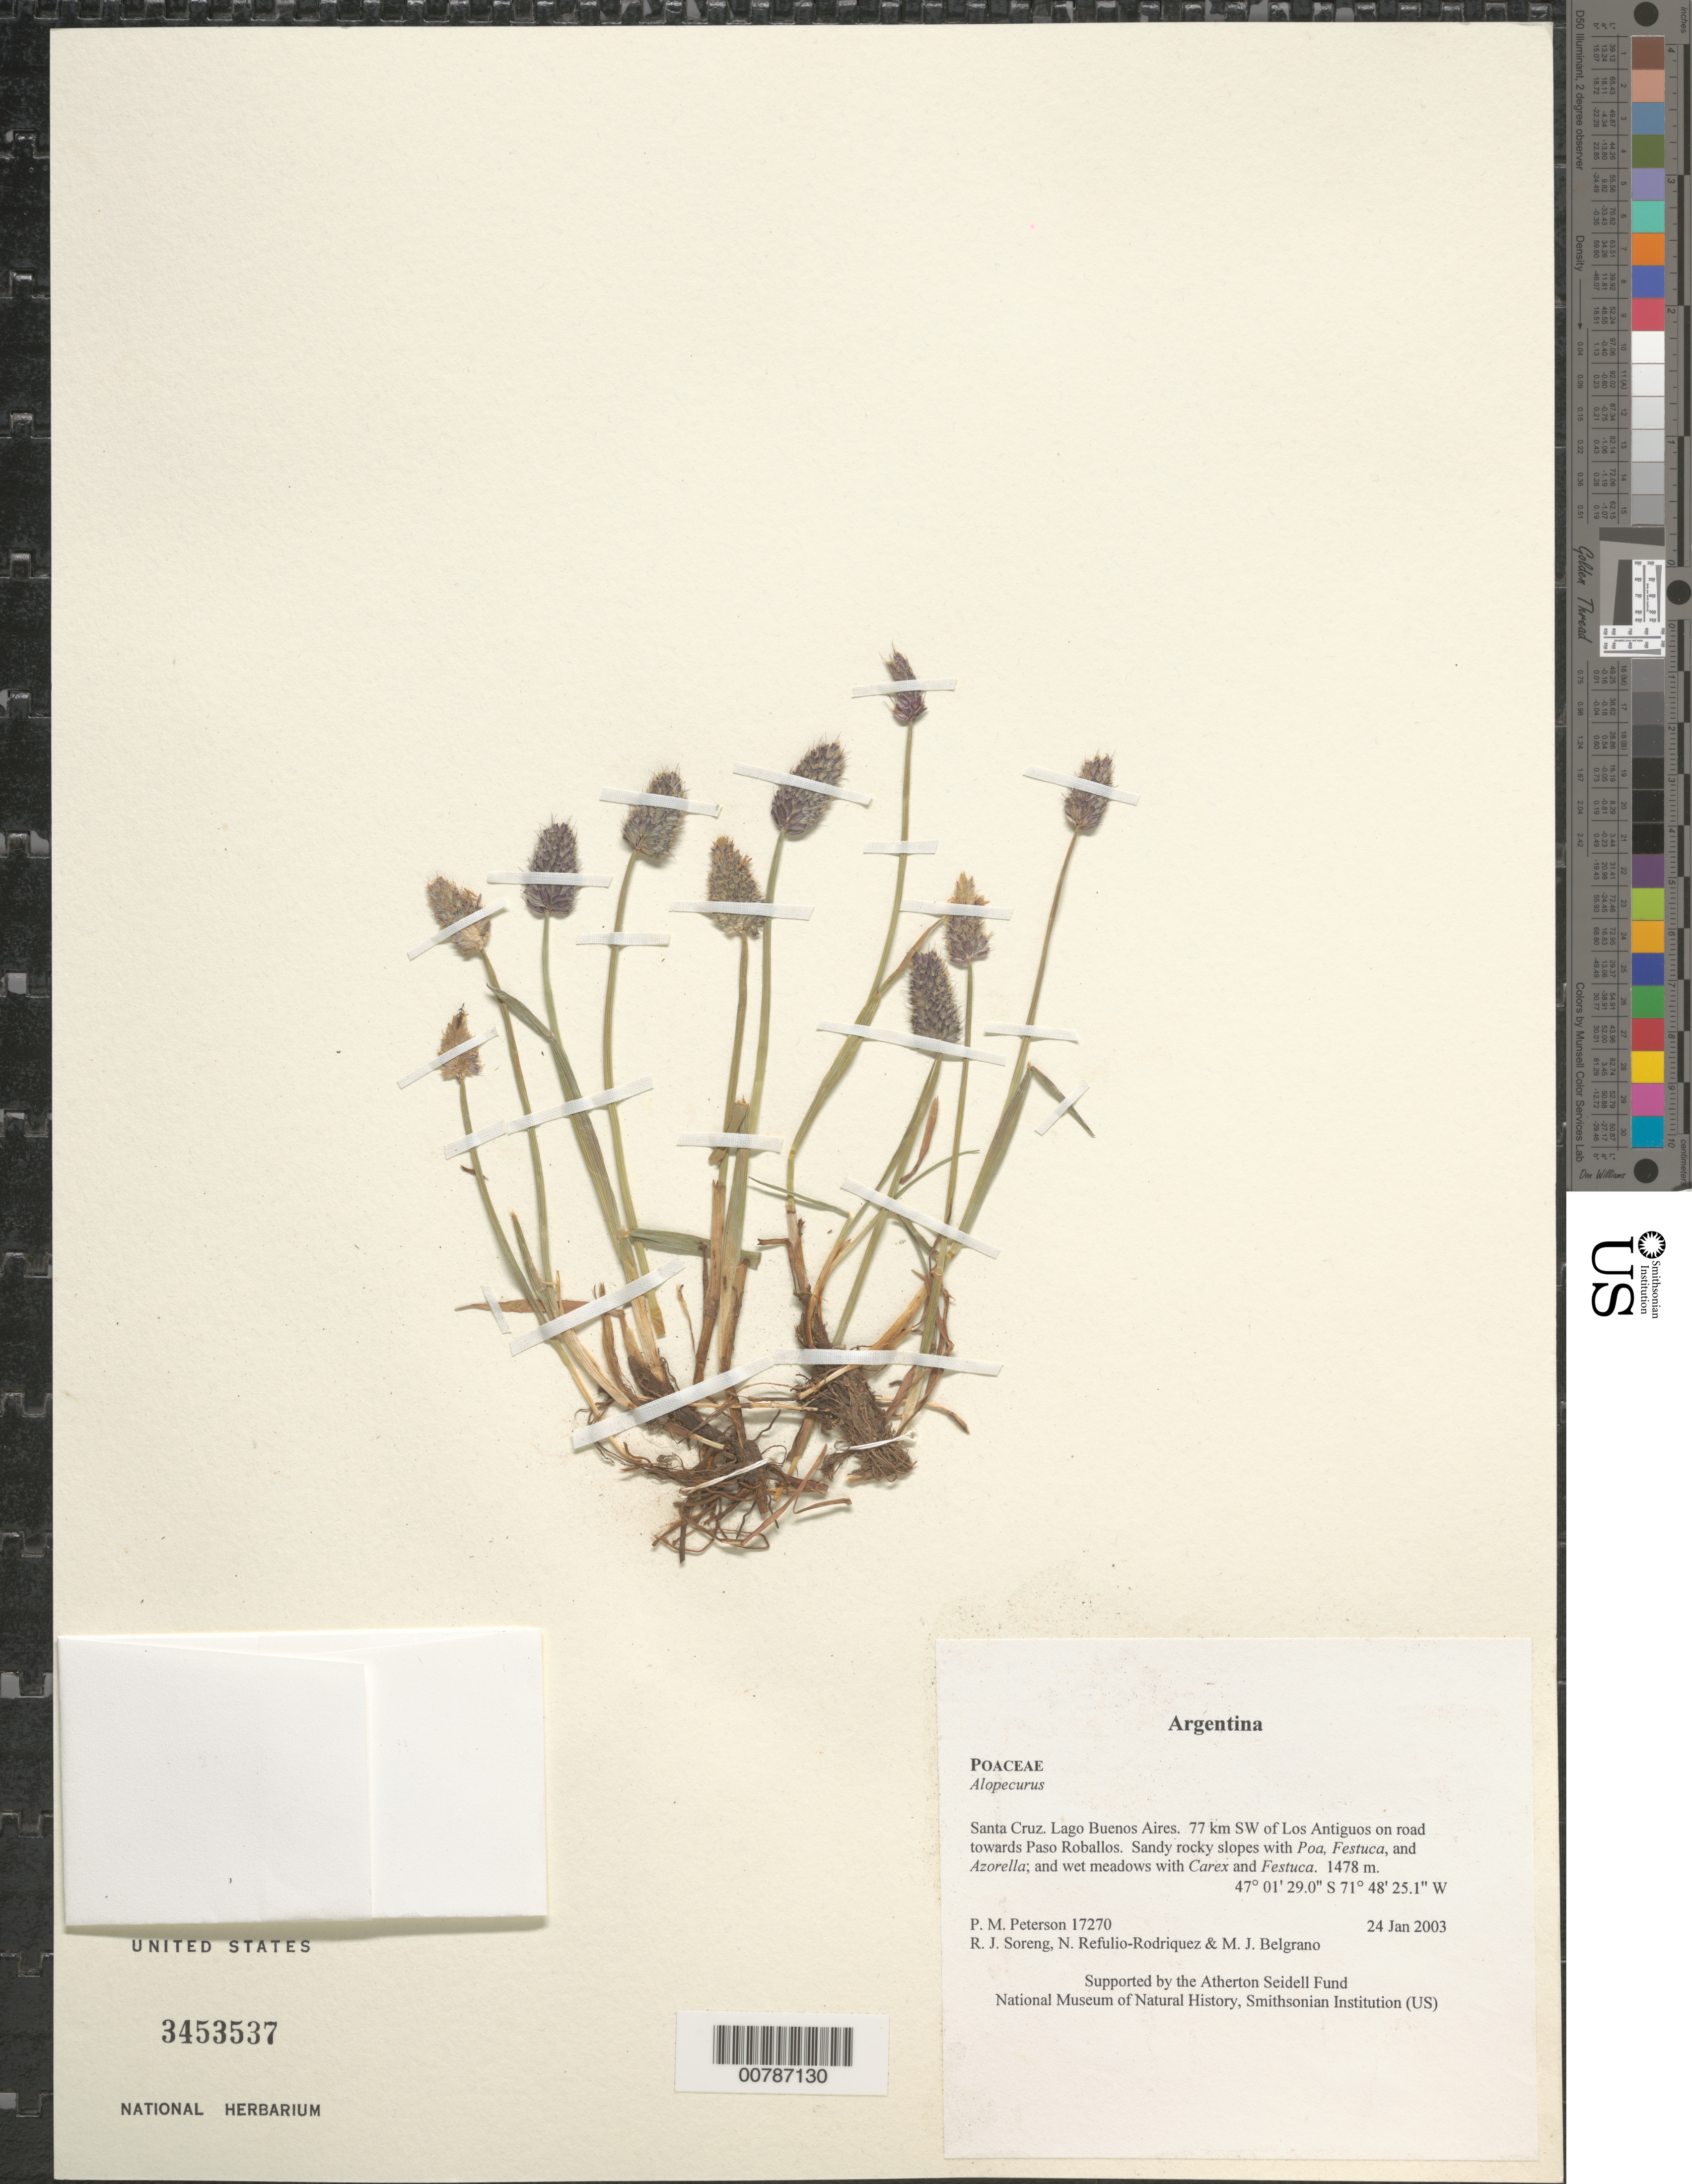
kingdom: Plantae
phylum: Tracheophyta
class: Liliopsida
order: Poales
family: Poaceae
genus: Alopecurus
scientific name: Alopecurus sp.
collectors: P. M. Peterson, R. J. Soreng, N. Refulio-Rodríguez & M. Belgrano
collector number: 17270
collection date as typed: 24 Jan 2003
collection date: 2003-01-24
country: Argentina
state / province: Santa Cruz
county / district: Lago Buenos Aires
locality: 77 km SW of Los Antiguos on road towards Paso Roballos. Sandy rocky slopes with Poa, Festuca, and Azorella; and wet meadows with Carex and Festuca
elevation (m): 1478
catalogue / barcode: US 3453537